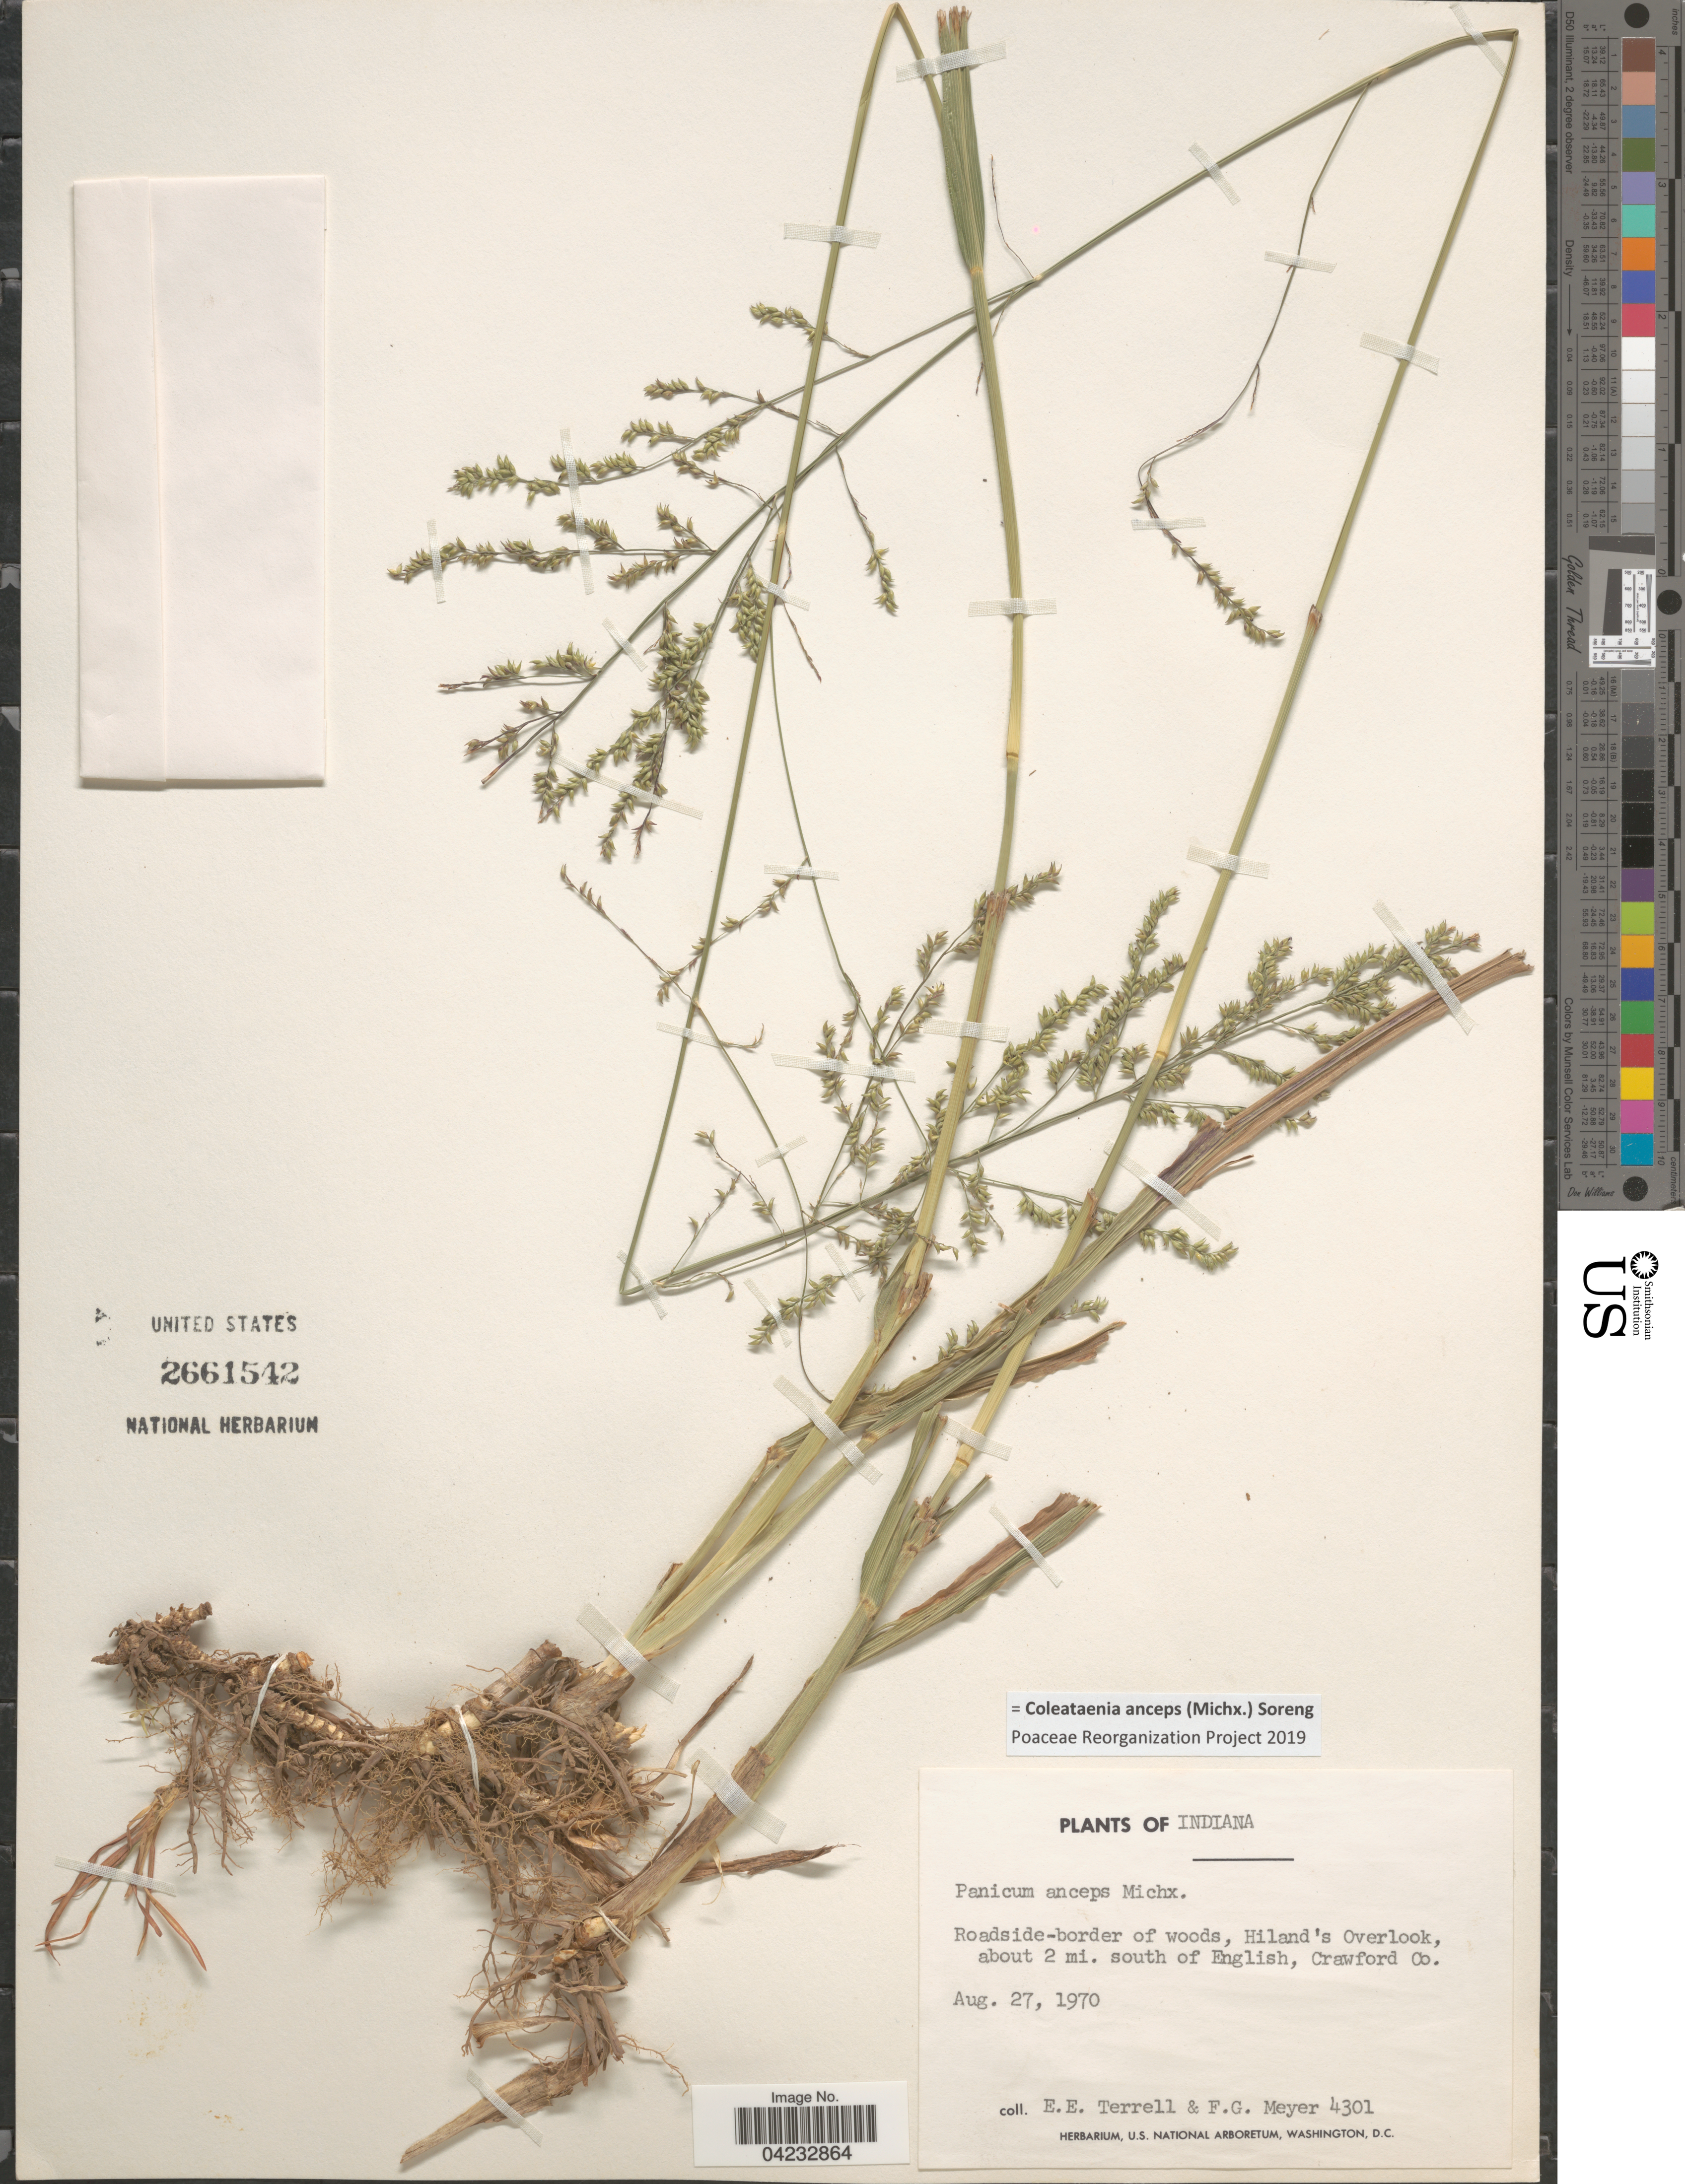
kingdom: Plantae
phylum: Tracheophyta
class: Liliopsida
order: Poales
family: Poaceae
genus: Coleataenia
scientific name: Coleataenia anceps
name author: (Michx.) Soreng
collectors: E. E. Terrell & F. G. Meyer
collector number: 4301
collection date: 1970-08-27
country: United States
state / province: Indiana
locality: Roadside-border of woods, Hiland's Overlook, about 2 mi. south of English, Crawford Co.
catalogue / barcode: US 2661542